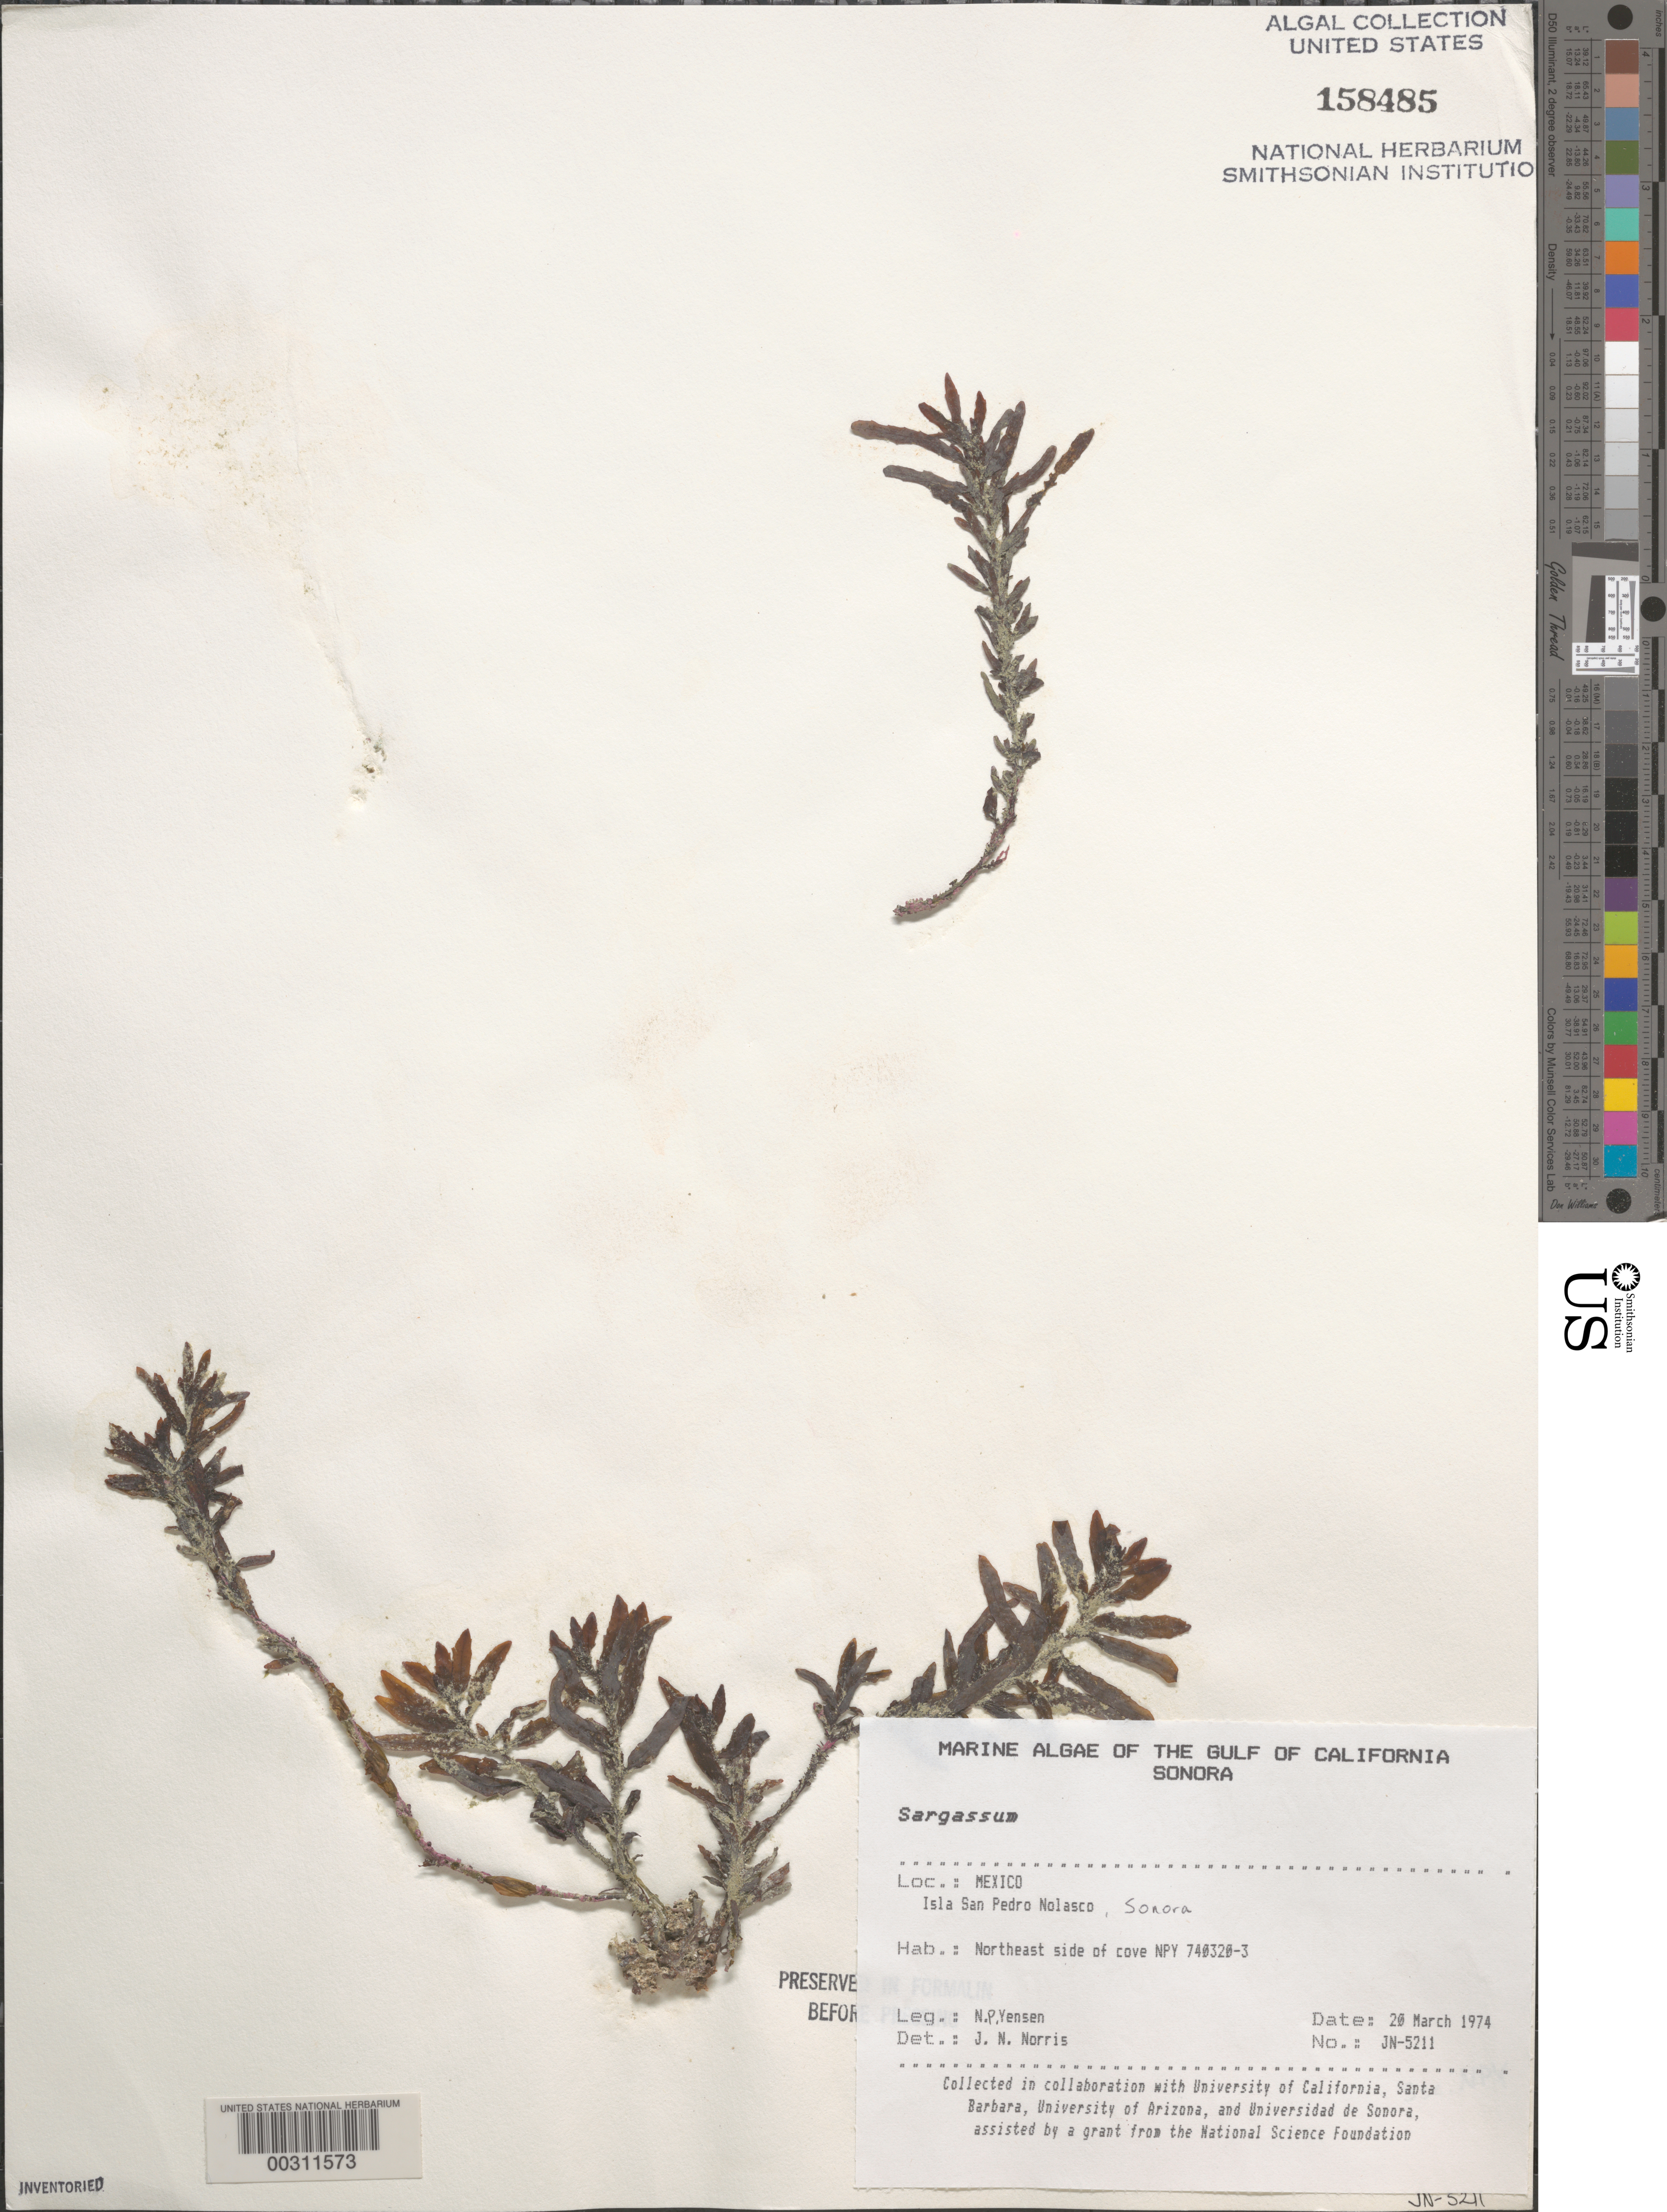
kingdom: Chromista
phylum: Ochrophyta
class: Phaeophyceae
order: Fucales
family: Sargassaceae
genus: Sargassum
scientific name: Sargassum sp.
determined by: Norris, James N.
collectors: N. Yensen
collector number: Jn-5211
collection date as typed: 20 Mar 1974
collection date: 1974-03-20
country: Mexico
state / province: Sonora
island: Isla San Pedro Nolasco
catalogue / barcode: US 158485